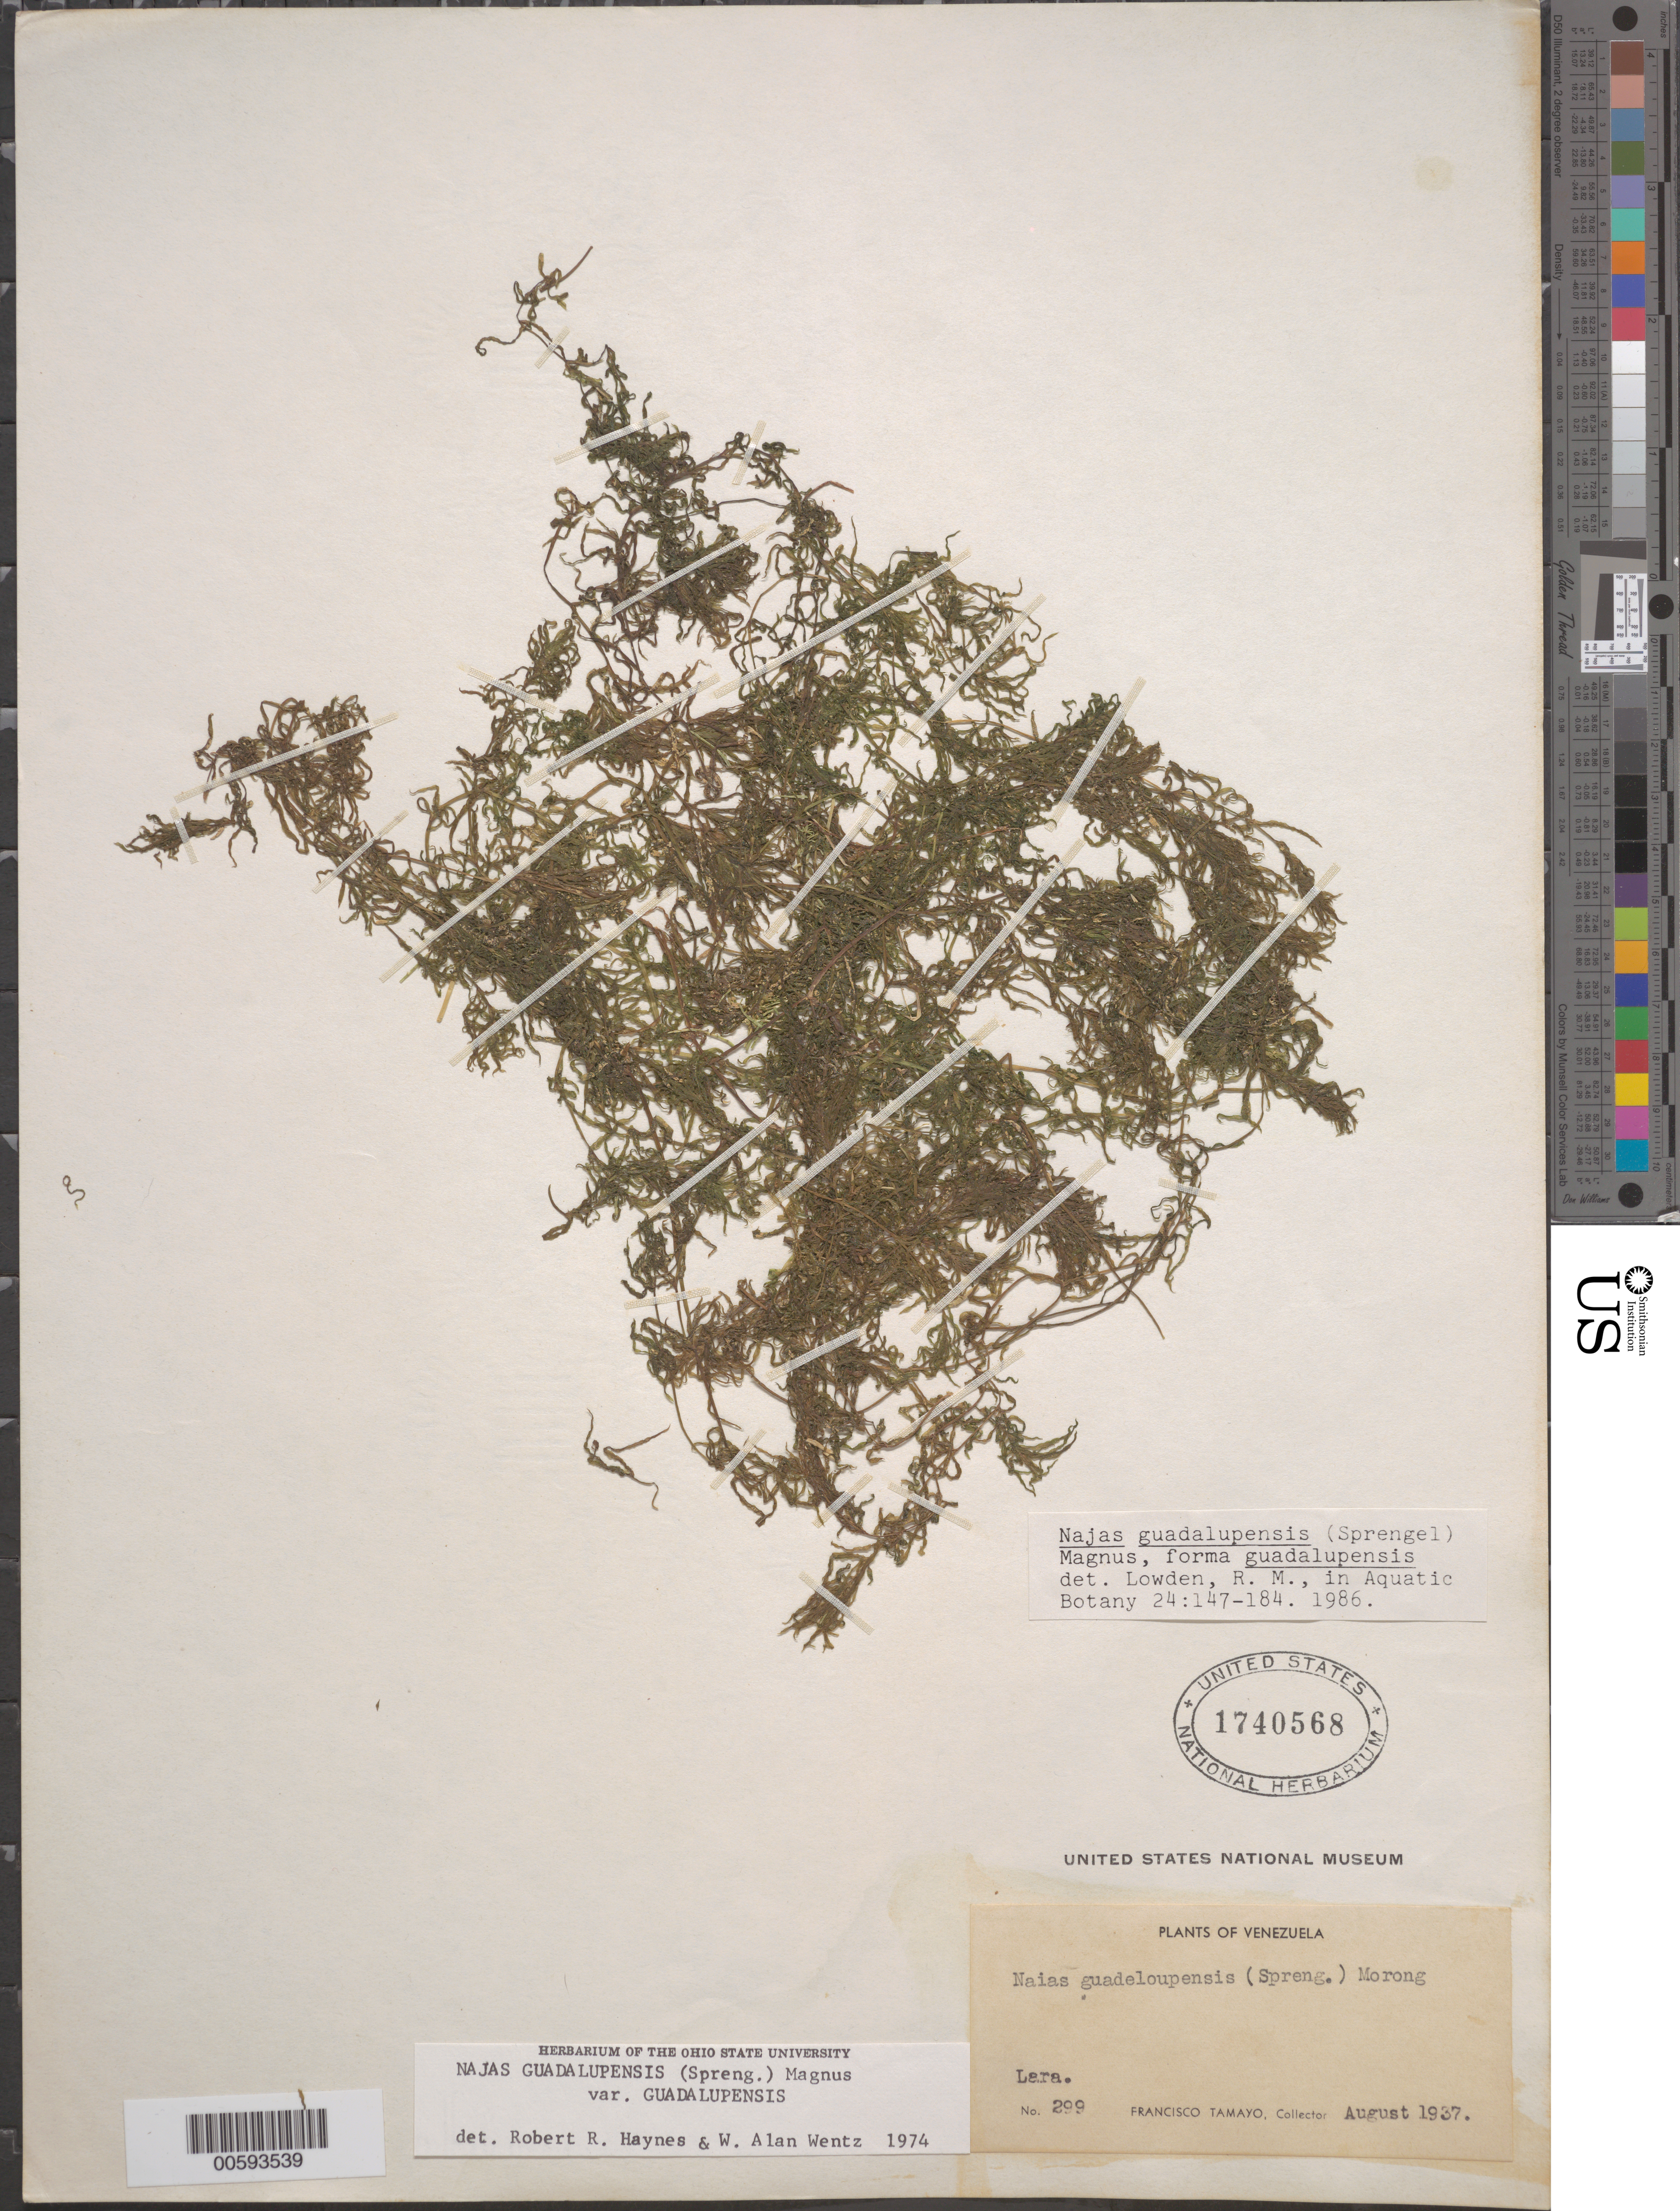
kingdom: Plantae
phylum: Tracheophyta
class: Liliopsida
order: Alismatales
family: Hydrocharitaceae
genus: Najas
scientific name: Najas guadalupensis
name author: (Spreng.) Magnus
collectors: F. Tamayo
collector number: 299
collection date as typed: Aug 1937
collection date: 1937-08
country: Venezuela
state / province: Lara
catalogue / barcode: US 1740568